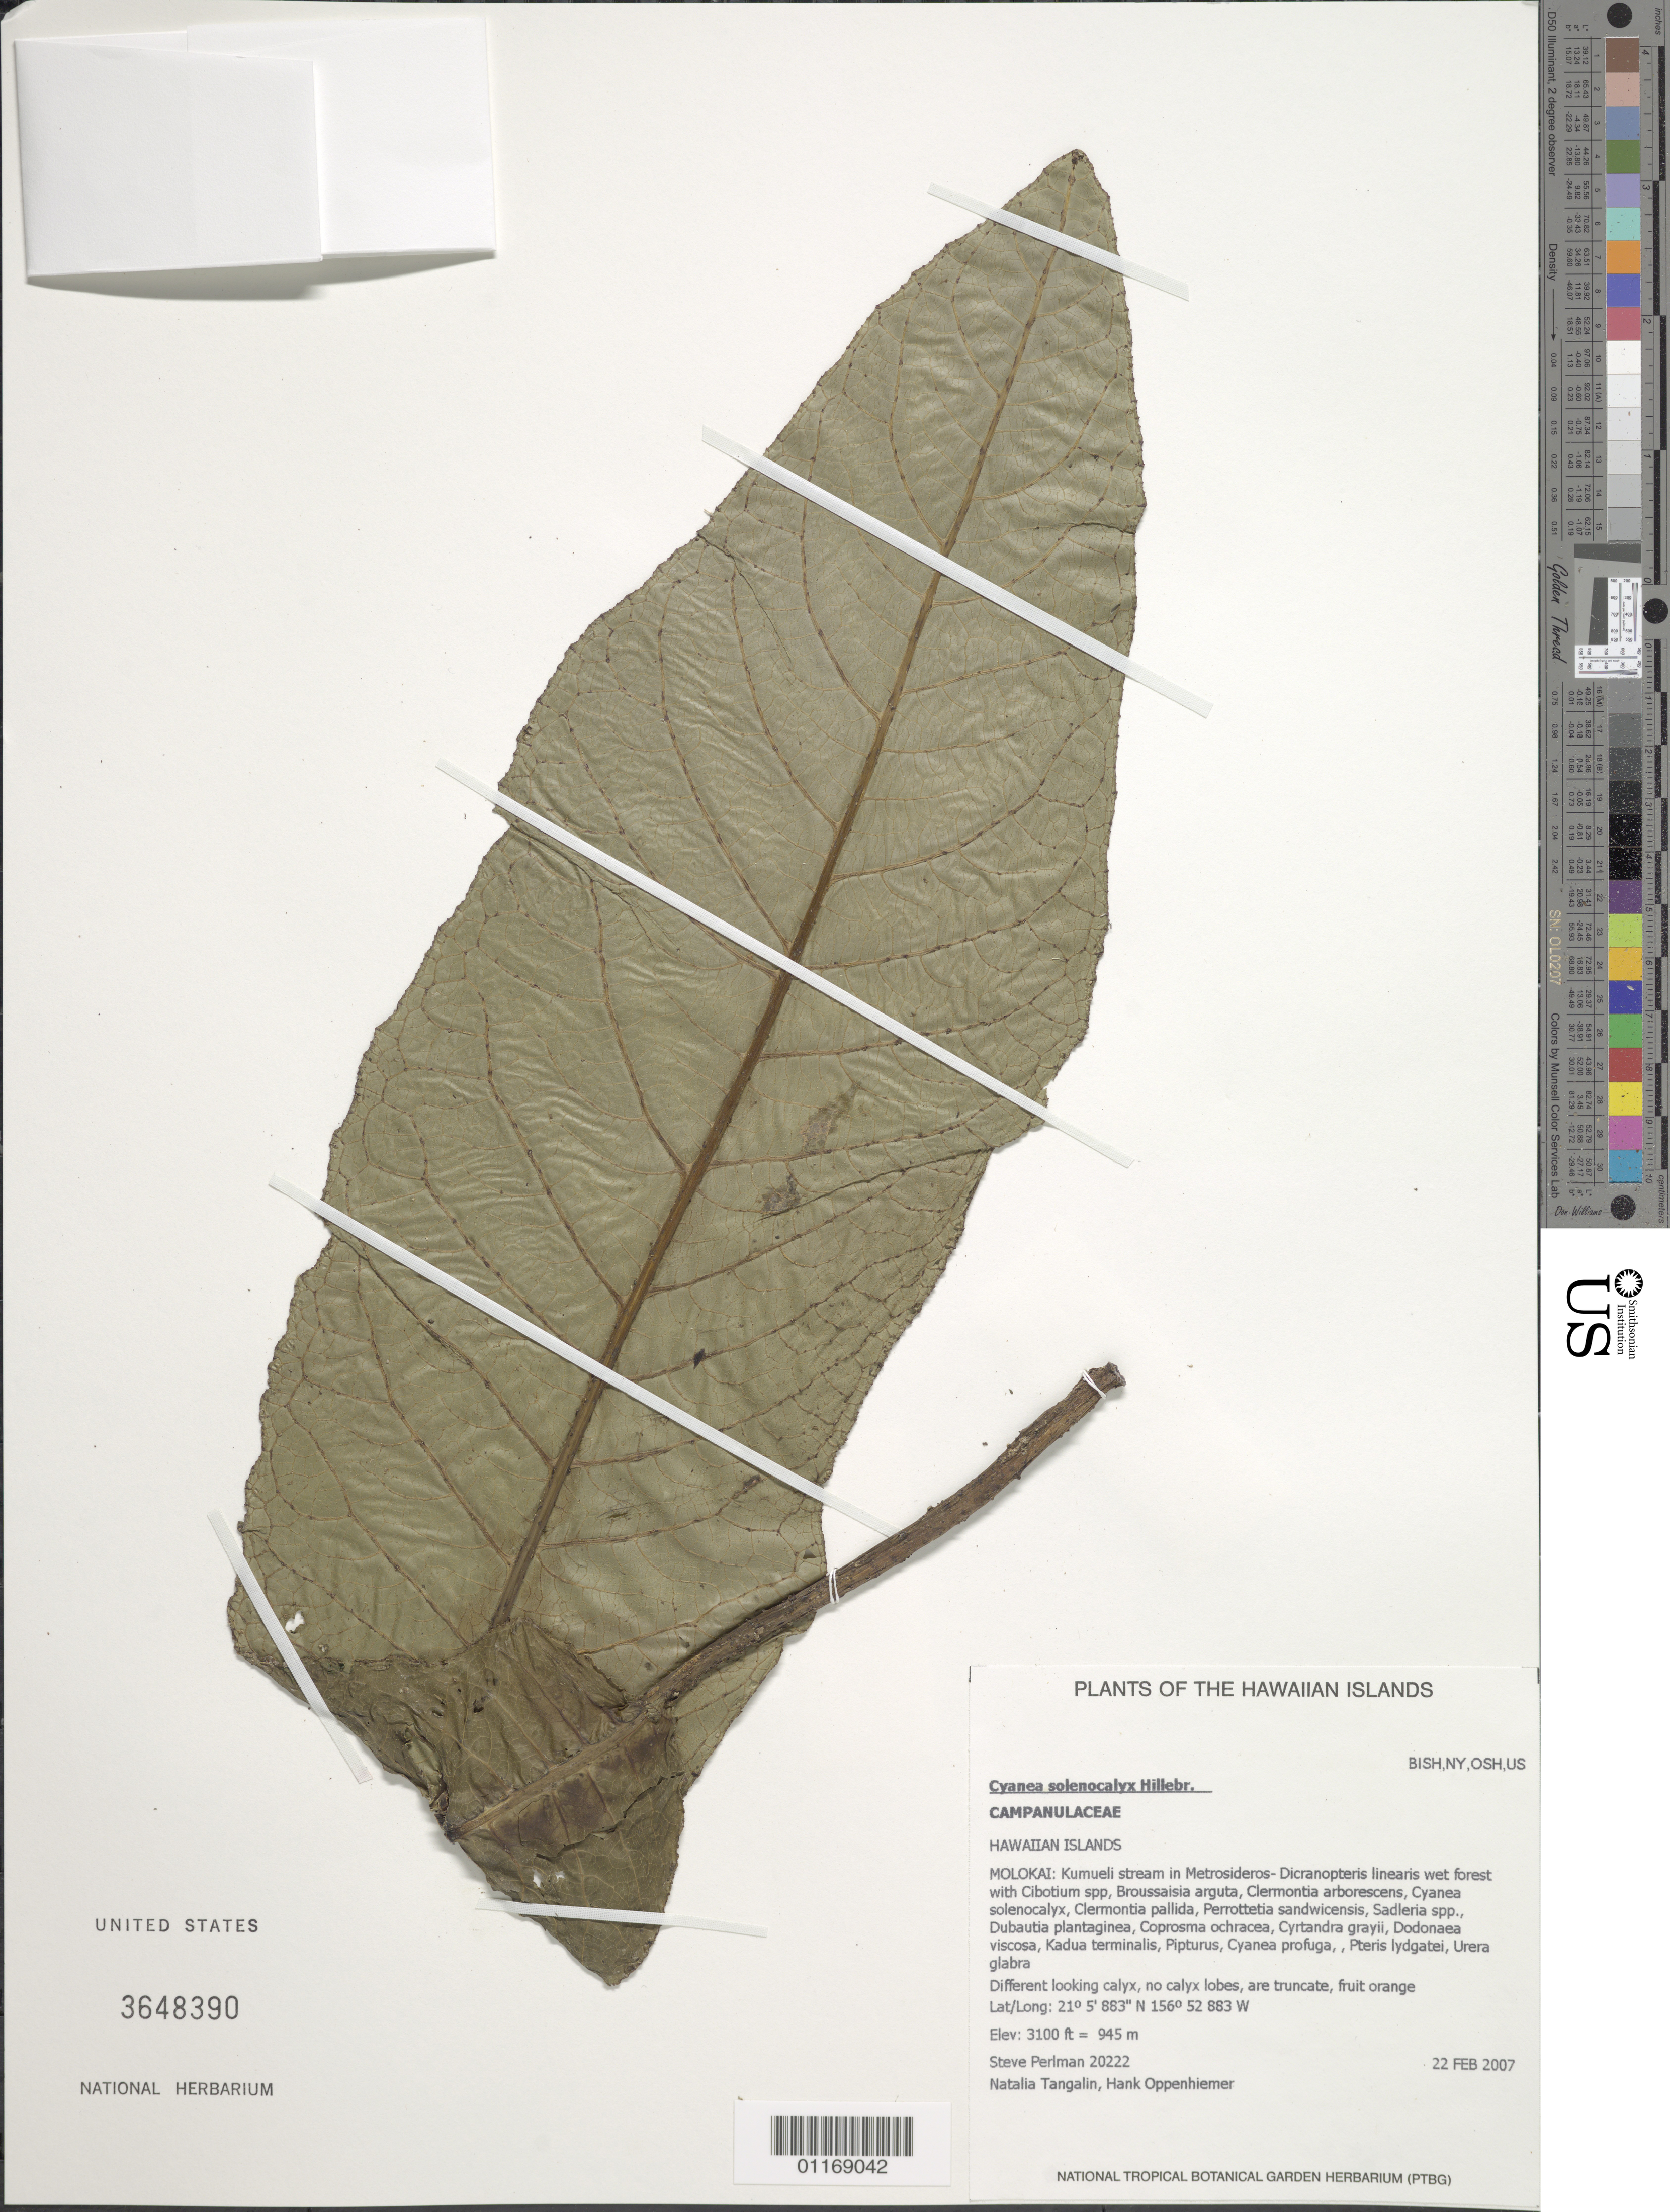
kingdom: Plantae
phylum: Tracheophyta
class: Magnoliopsida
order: Asterales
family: Campanulaceae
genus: Cyanea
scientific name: Cyanea solenocalyx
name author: Hillebr.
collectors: S. P. Perlman, N. Tangalin & H. L. Oppenheimer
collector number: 20222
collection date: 2007-02-22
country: United States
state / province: Hawaii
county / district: Maui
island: Moloka'i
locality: Kumueli Stream.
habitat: Wet forest.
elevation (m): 945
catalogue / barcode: US 3648390